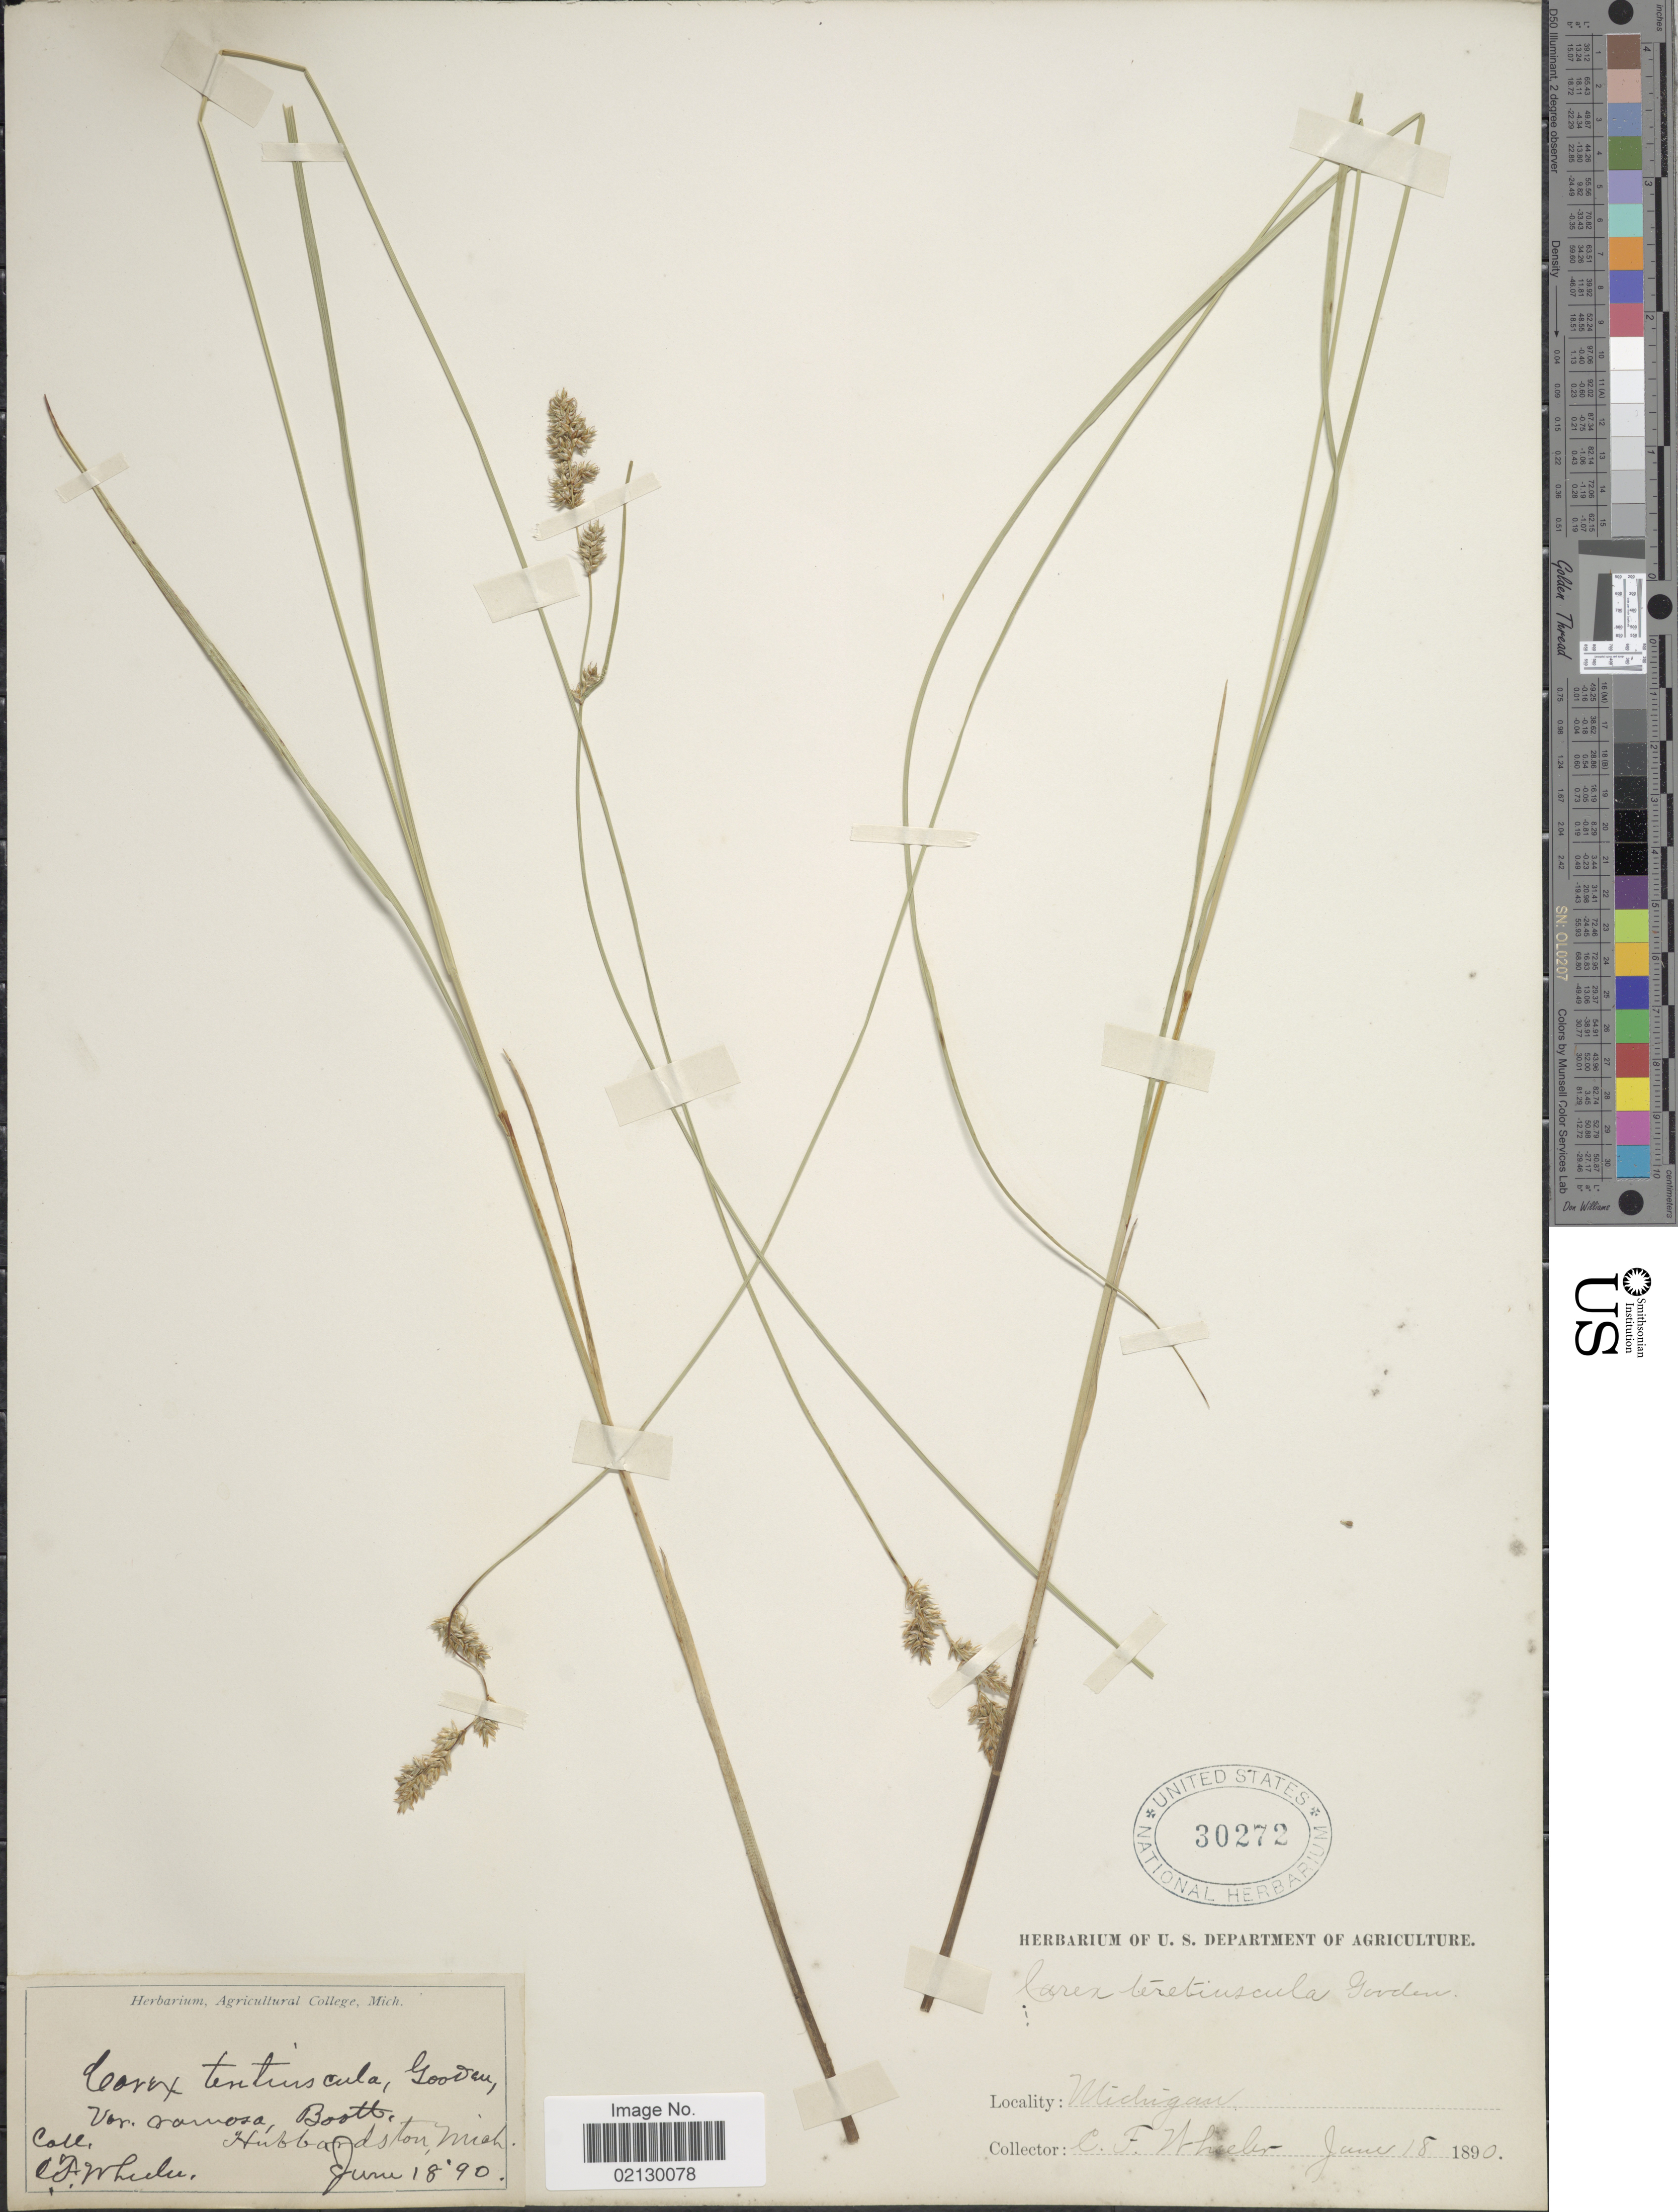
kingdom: Plantae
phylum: Tracheophyta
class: Liliopsida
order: Poales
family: Cyperaceae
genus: Carex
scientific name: Carex prairea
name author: Dewey ex Alph. Wood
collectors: C. Wheeler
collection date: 1890-06-18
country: United States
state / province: Michigan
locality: Hubbardston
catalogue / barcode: US 30272